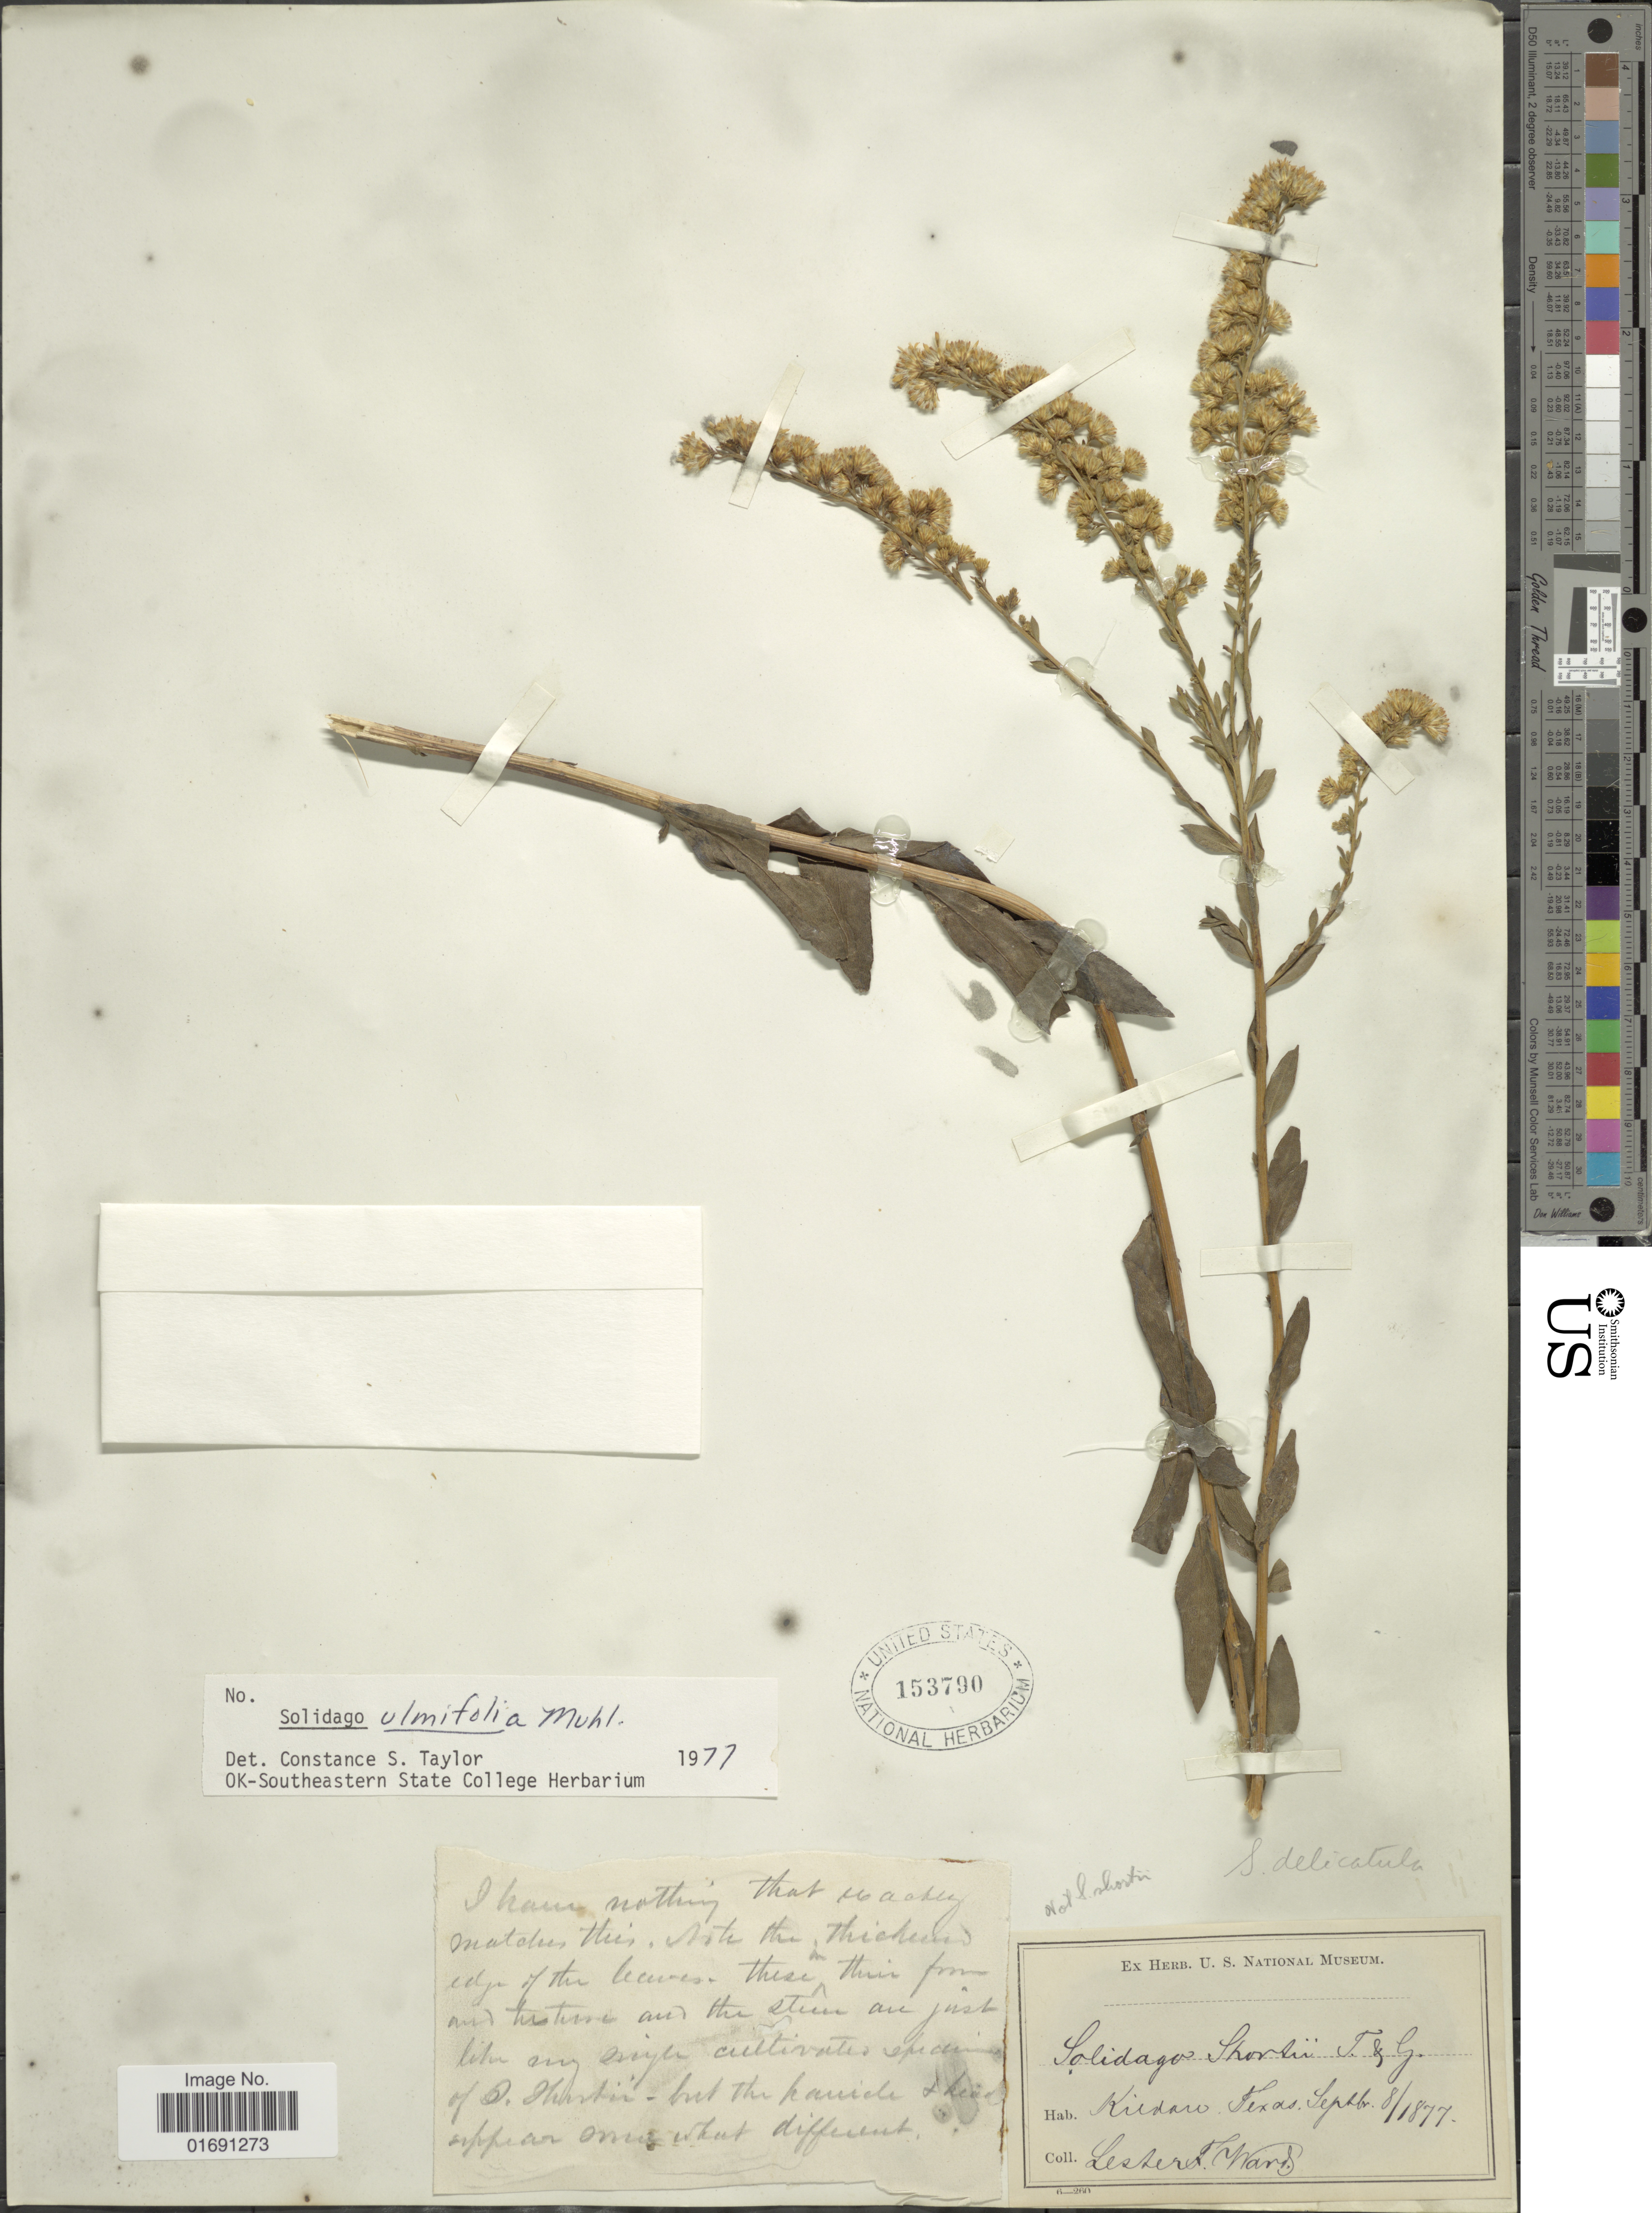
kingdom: Plantae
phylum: Tracheophyta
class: Magnoliopsida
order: Asterales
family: Asteraceae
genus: Solidago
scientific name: Solidago ulmifolia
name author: Muhl. ex Willd.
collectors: L. F. Ward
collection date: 1877-09-08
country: United States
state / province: Texas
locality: Kildare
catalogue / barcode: US 153790